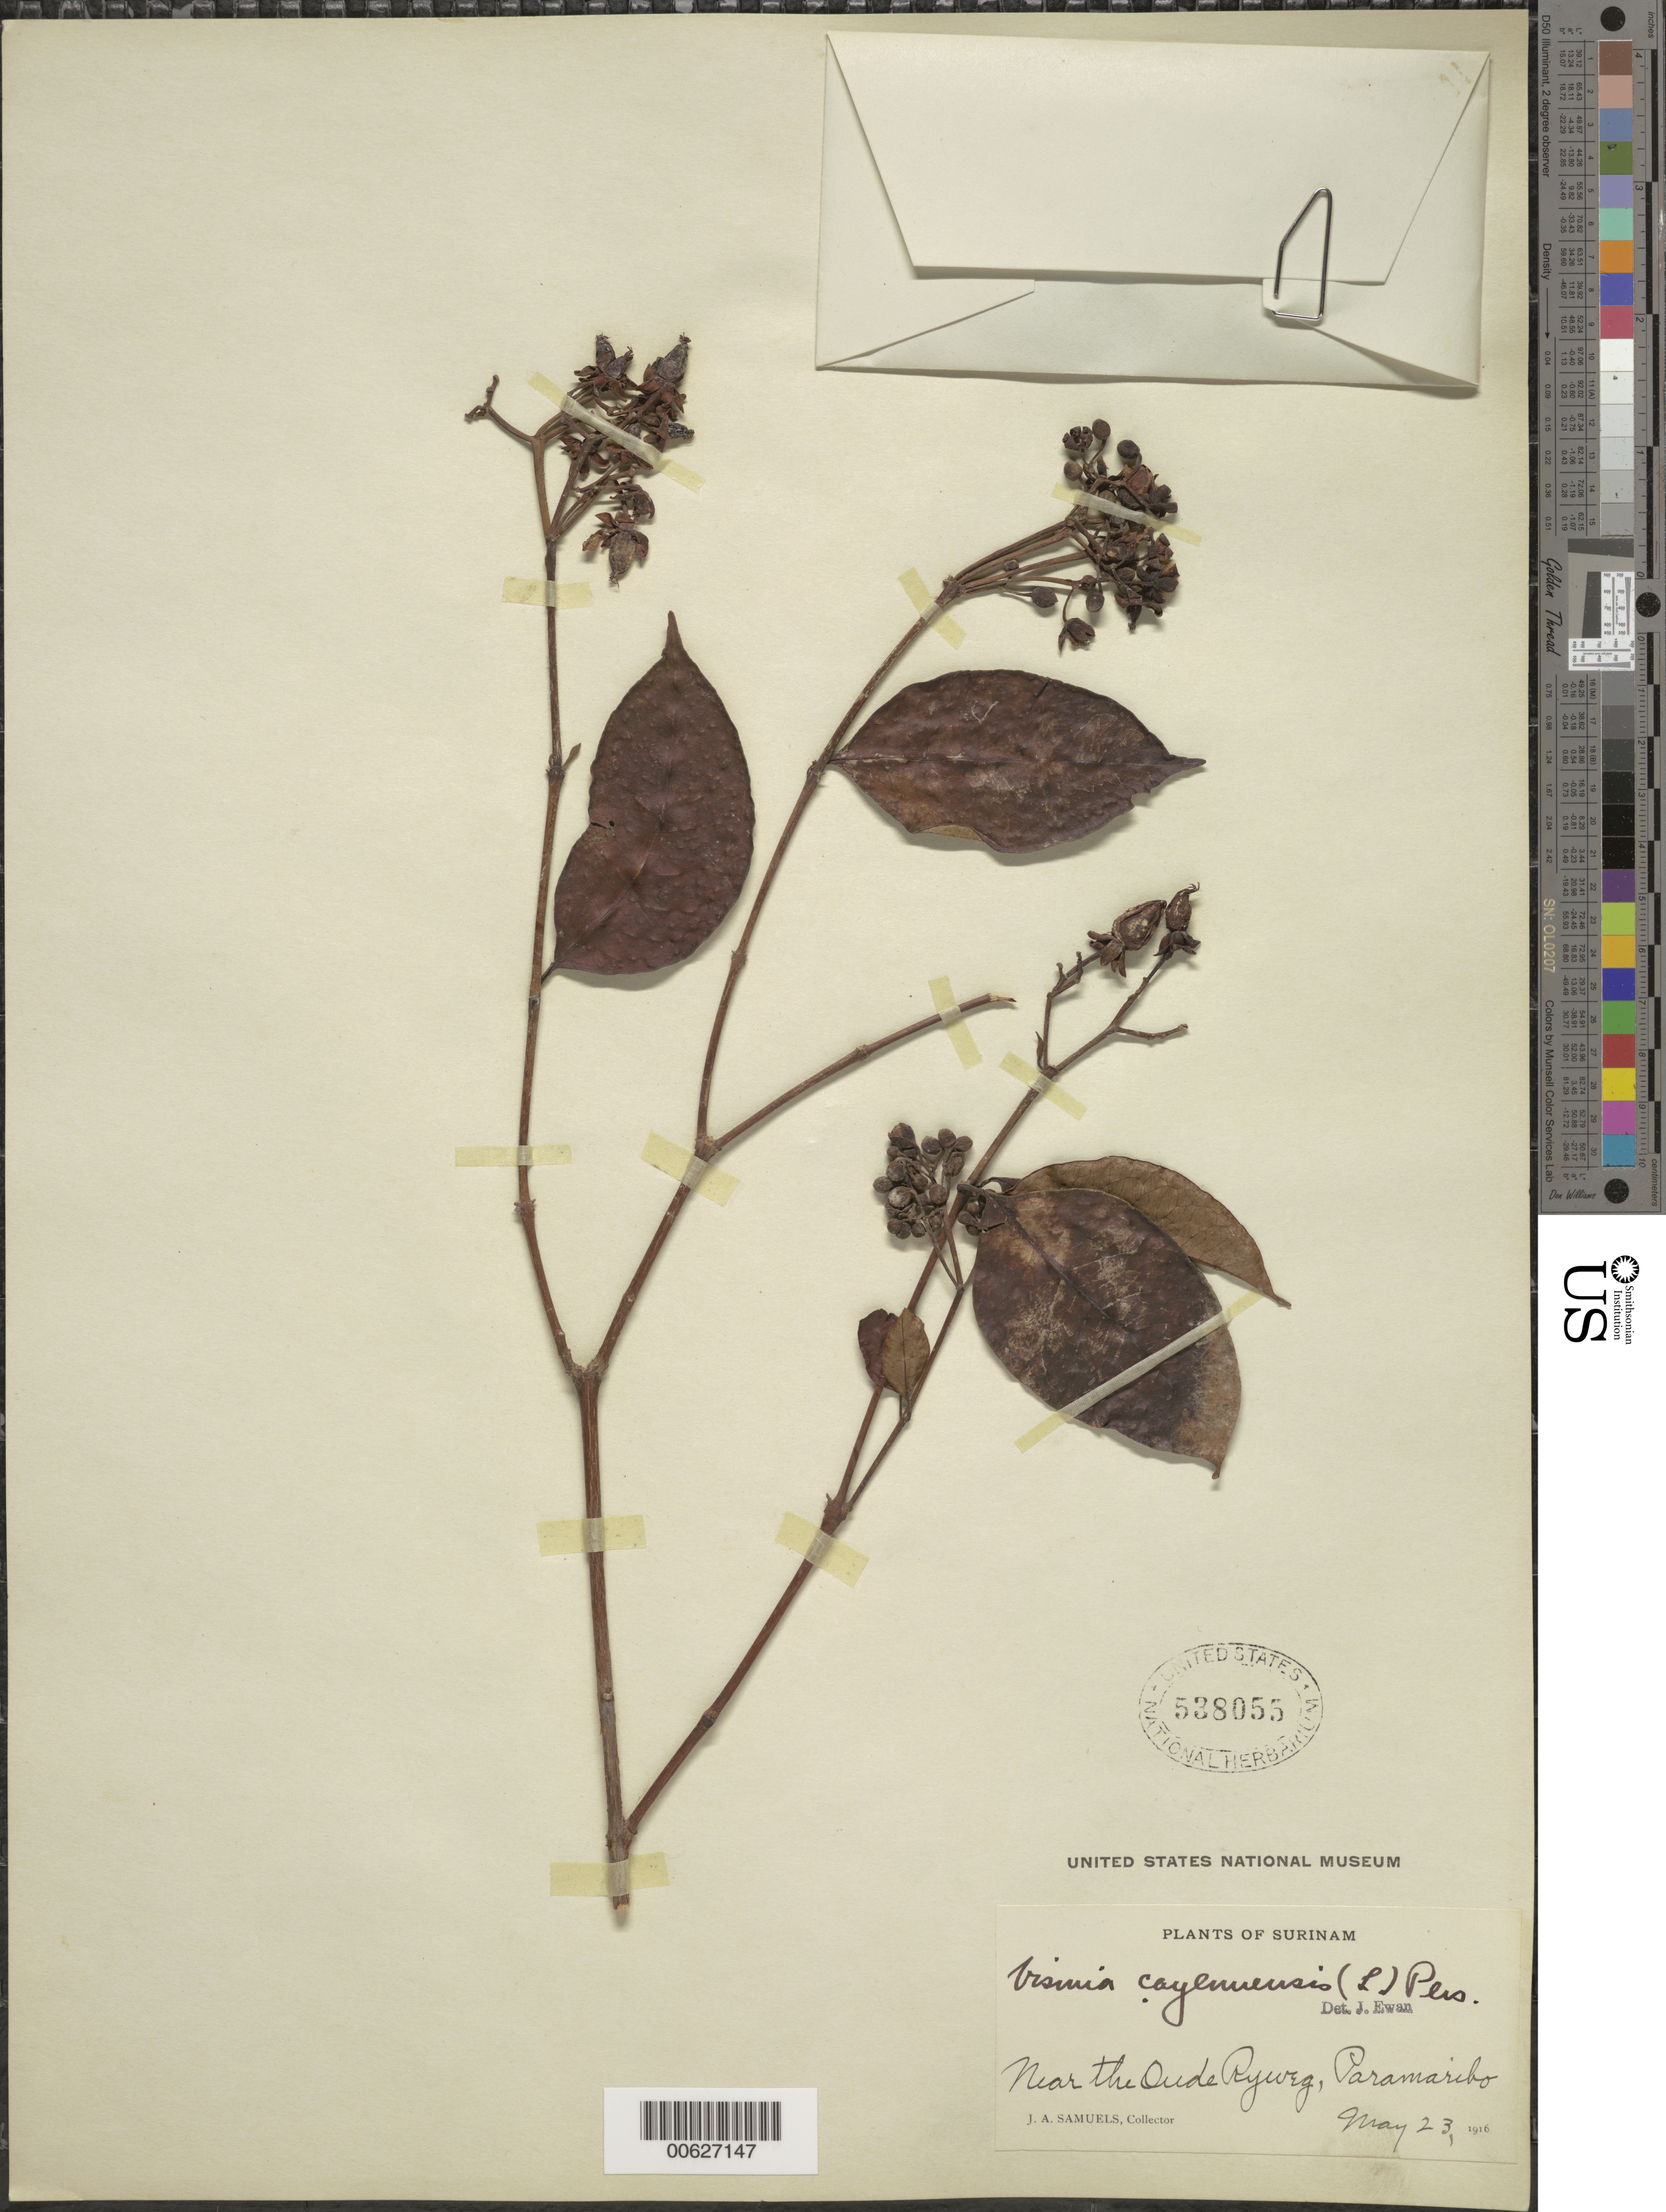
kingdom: Plantae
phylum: Tracheophyta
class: Magnoliopsida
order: Malpighiales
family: Hypericaceae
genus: Vismia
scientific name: Vismia cayennensis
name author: (Jacq.) Pers.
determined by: Smith, A. C.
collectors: J. A. Samuels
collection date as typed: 23-May-16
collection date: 1916-05-23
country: Suriname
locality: Paramaribo, near Oude Ryweg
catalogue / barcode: US 538055